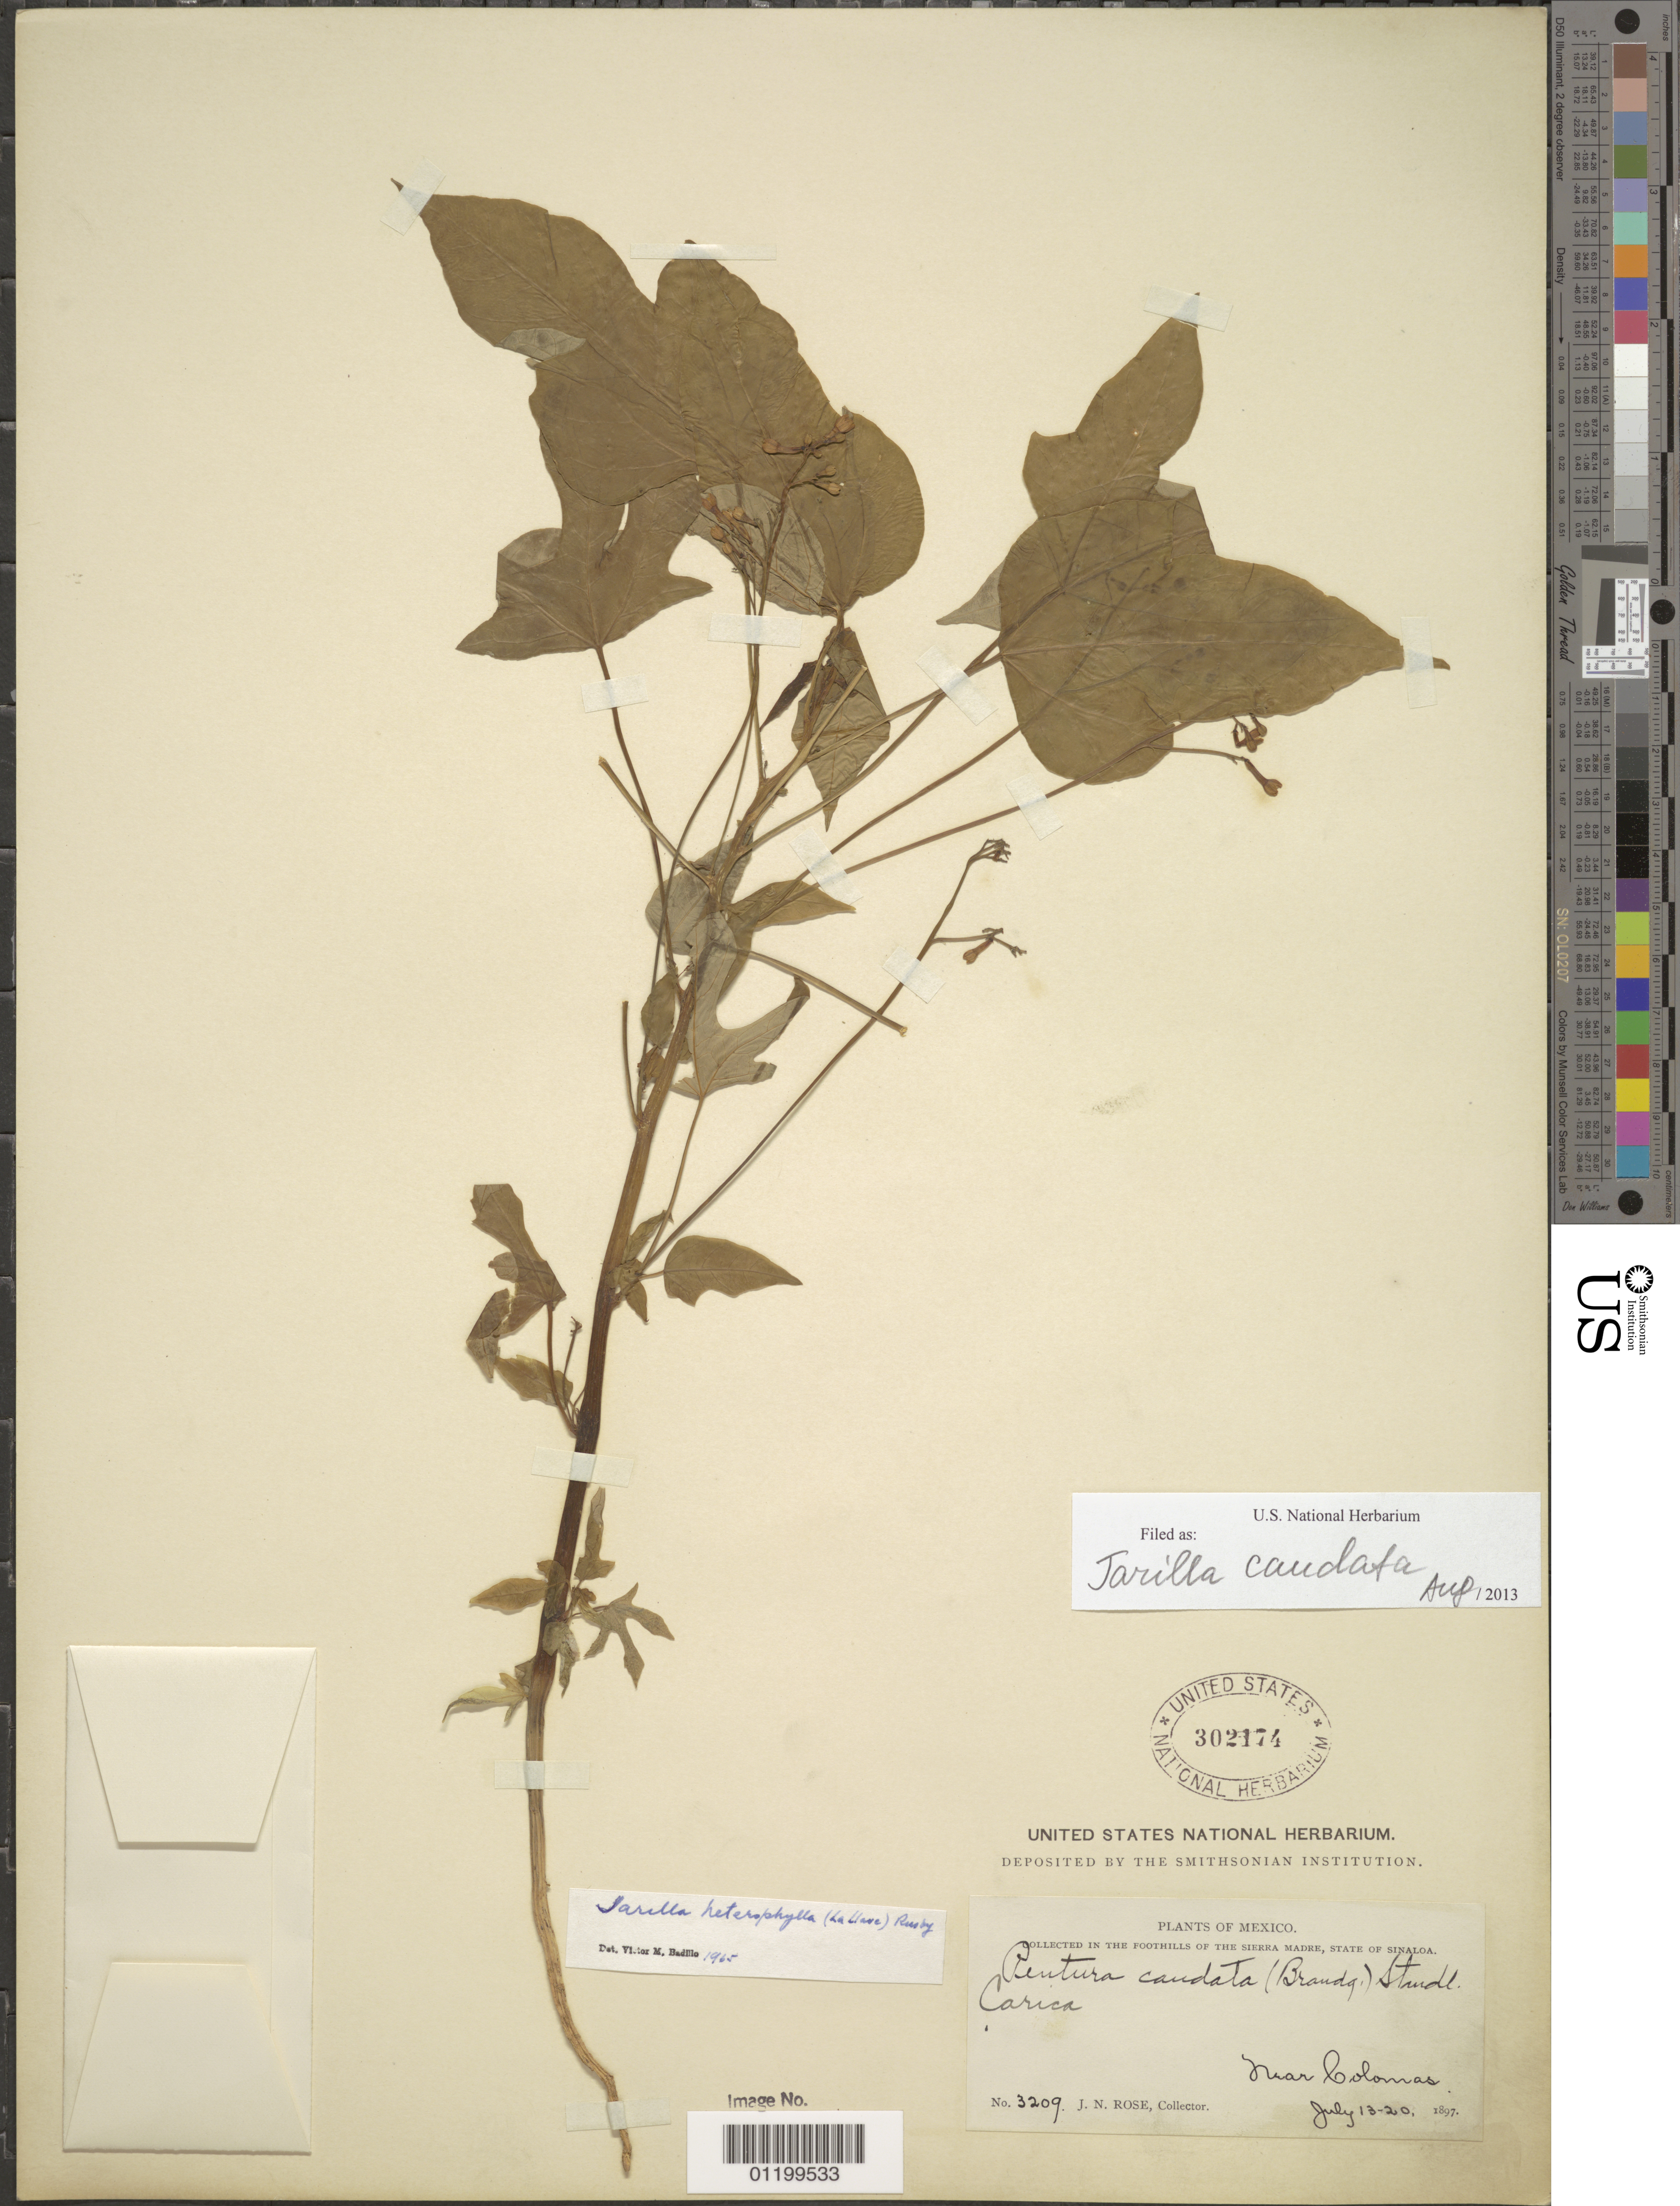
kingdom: Plantae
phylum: Tracheophyta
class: Magnoliopsida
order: Brassicales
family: Caricaceae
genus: Jarilla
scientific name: Jarilla caudata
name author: (Brandegee) Standl.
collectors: J. N. Rose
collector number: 3209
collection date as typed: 13 Jul 1897 to 20 Jul 1897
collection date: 1897-07-13/1897-07-20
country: Mexico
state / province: Sinaloa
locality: In the foothills of the Sierra Madre, State of Sinaloa. Near Colomas.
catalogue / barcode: US 302174